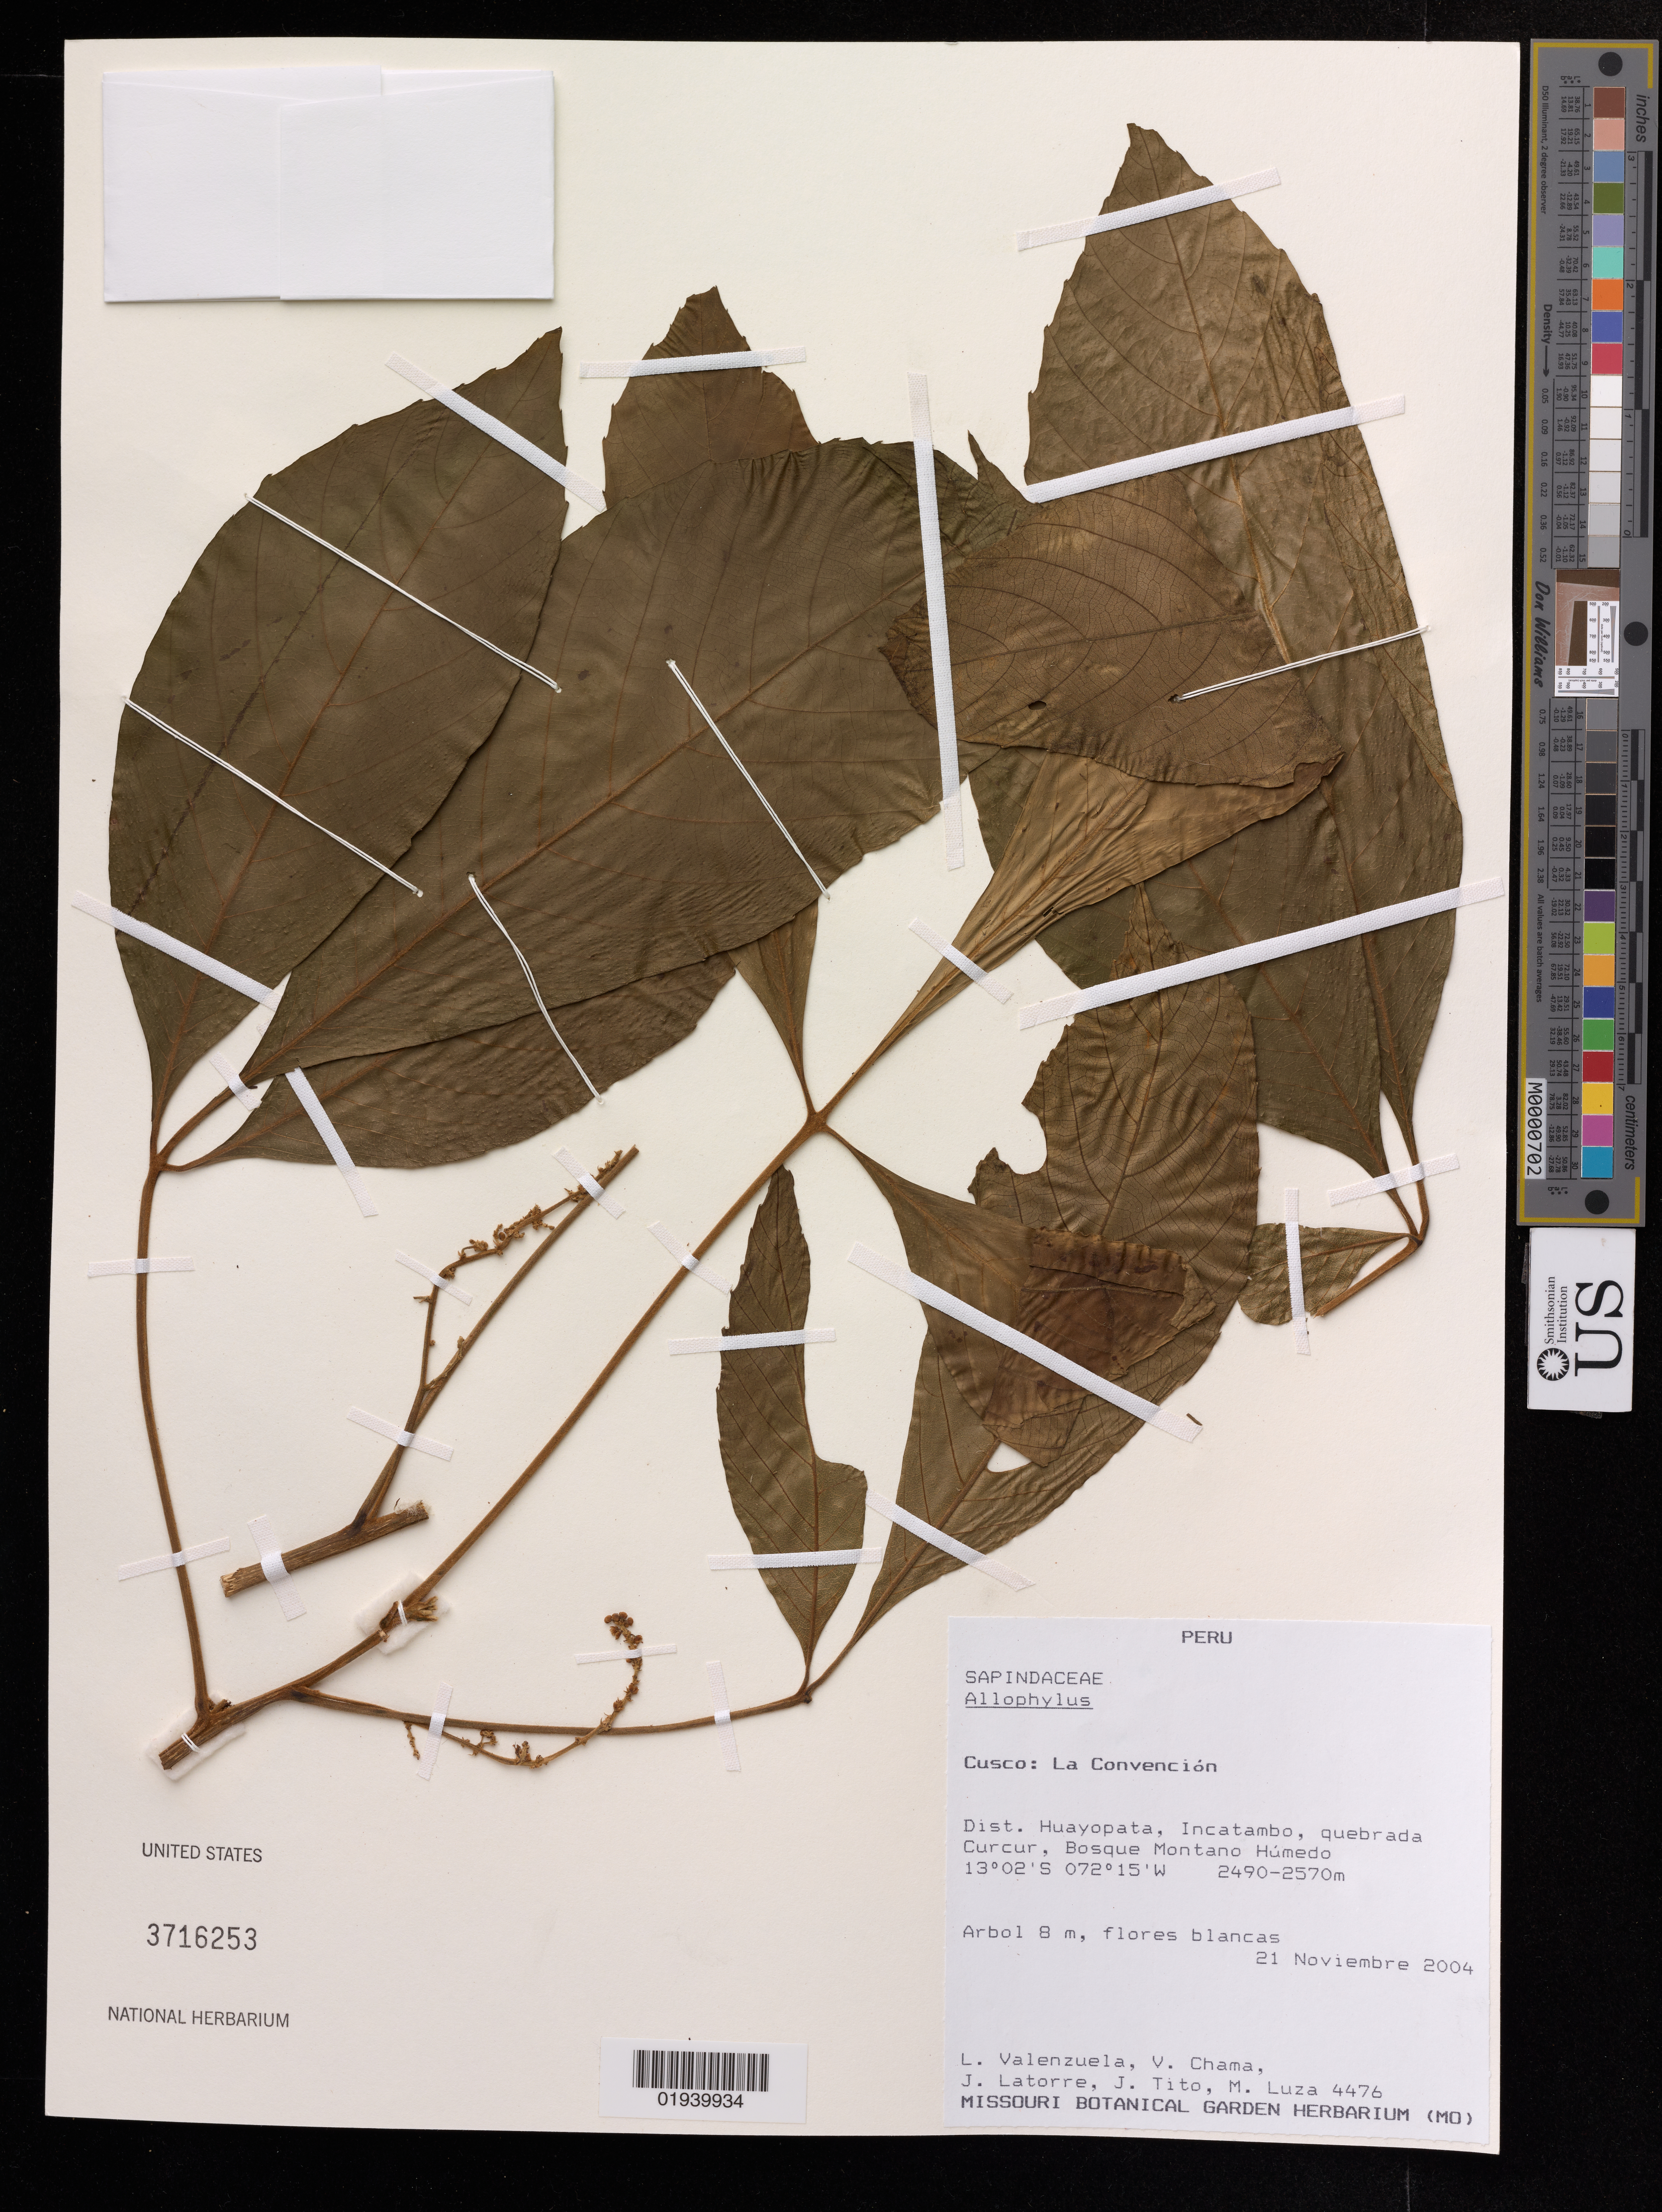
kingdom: Plantae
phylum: Tracheophyta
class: Magnoliopsida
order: Sapindales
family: Sapindaceae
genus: Allophylus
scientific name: Allophylus sp.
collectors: L. Valenzuela, V. Chama, J. Latorre, J. Tito & M. Luza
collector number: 4476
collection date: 2004-11-21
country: Peru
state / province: Cusco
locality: La Convención. Dist. Huayopata, Incatambo, quebrada Curcur, Cuenca del Lucumayo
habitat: Bosque montano húmedo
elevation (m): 2490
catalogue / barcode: US 3716253